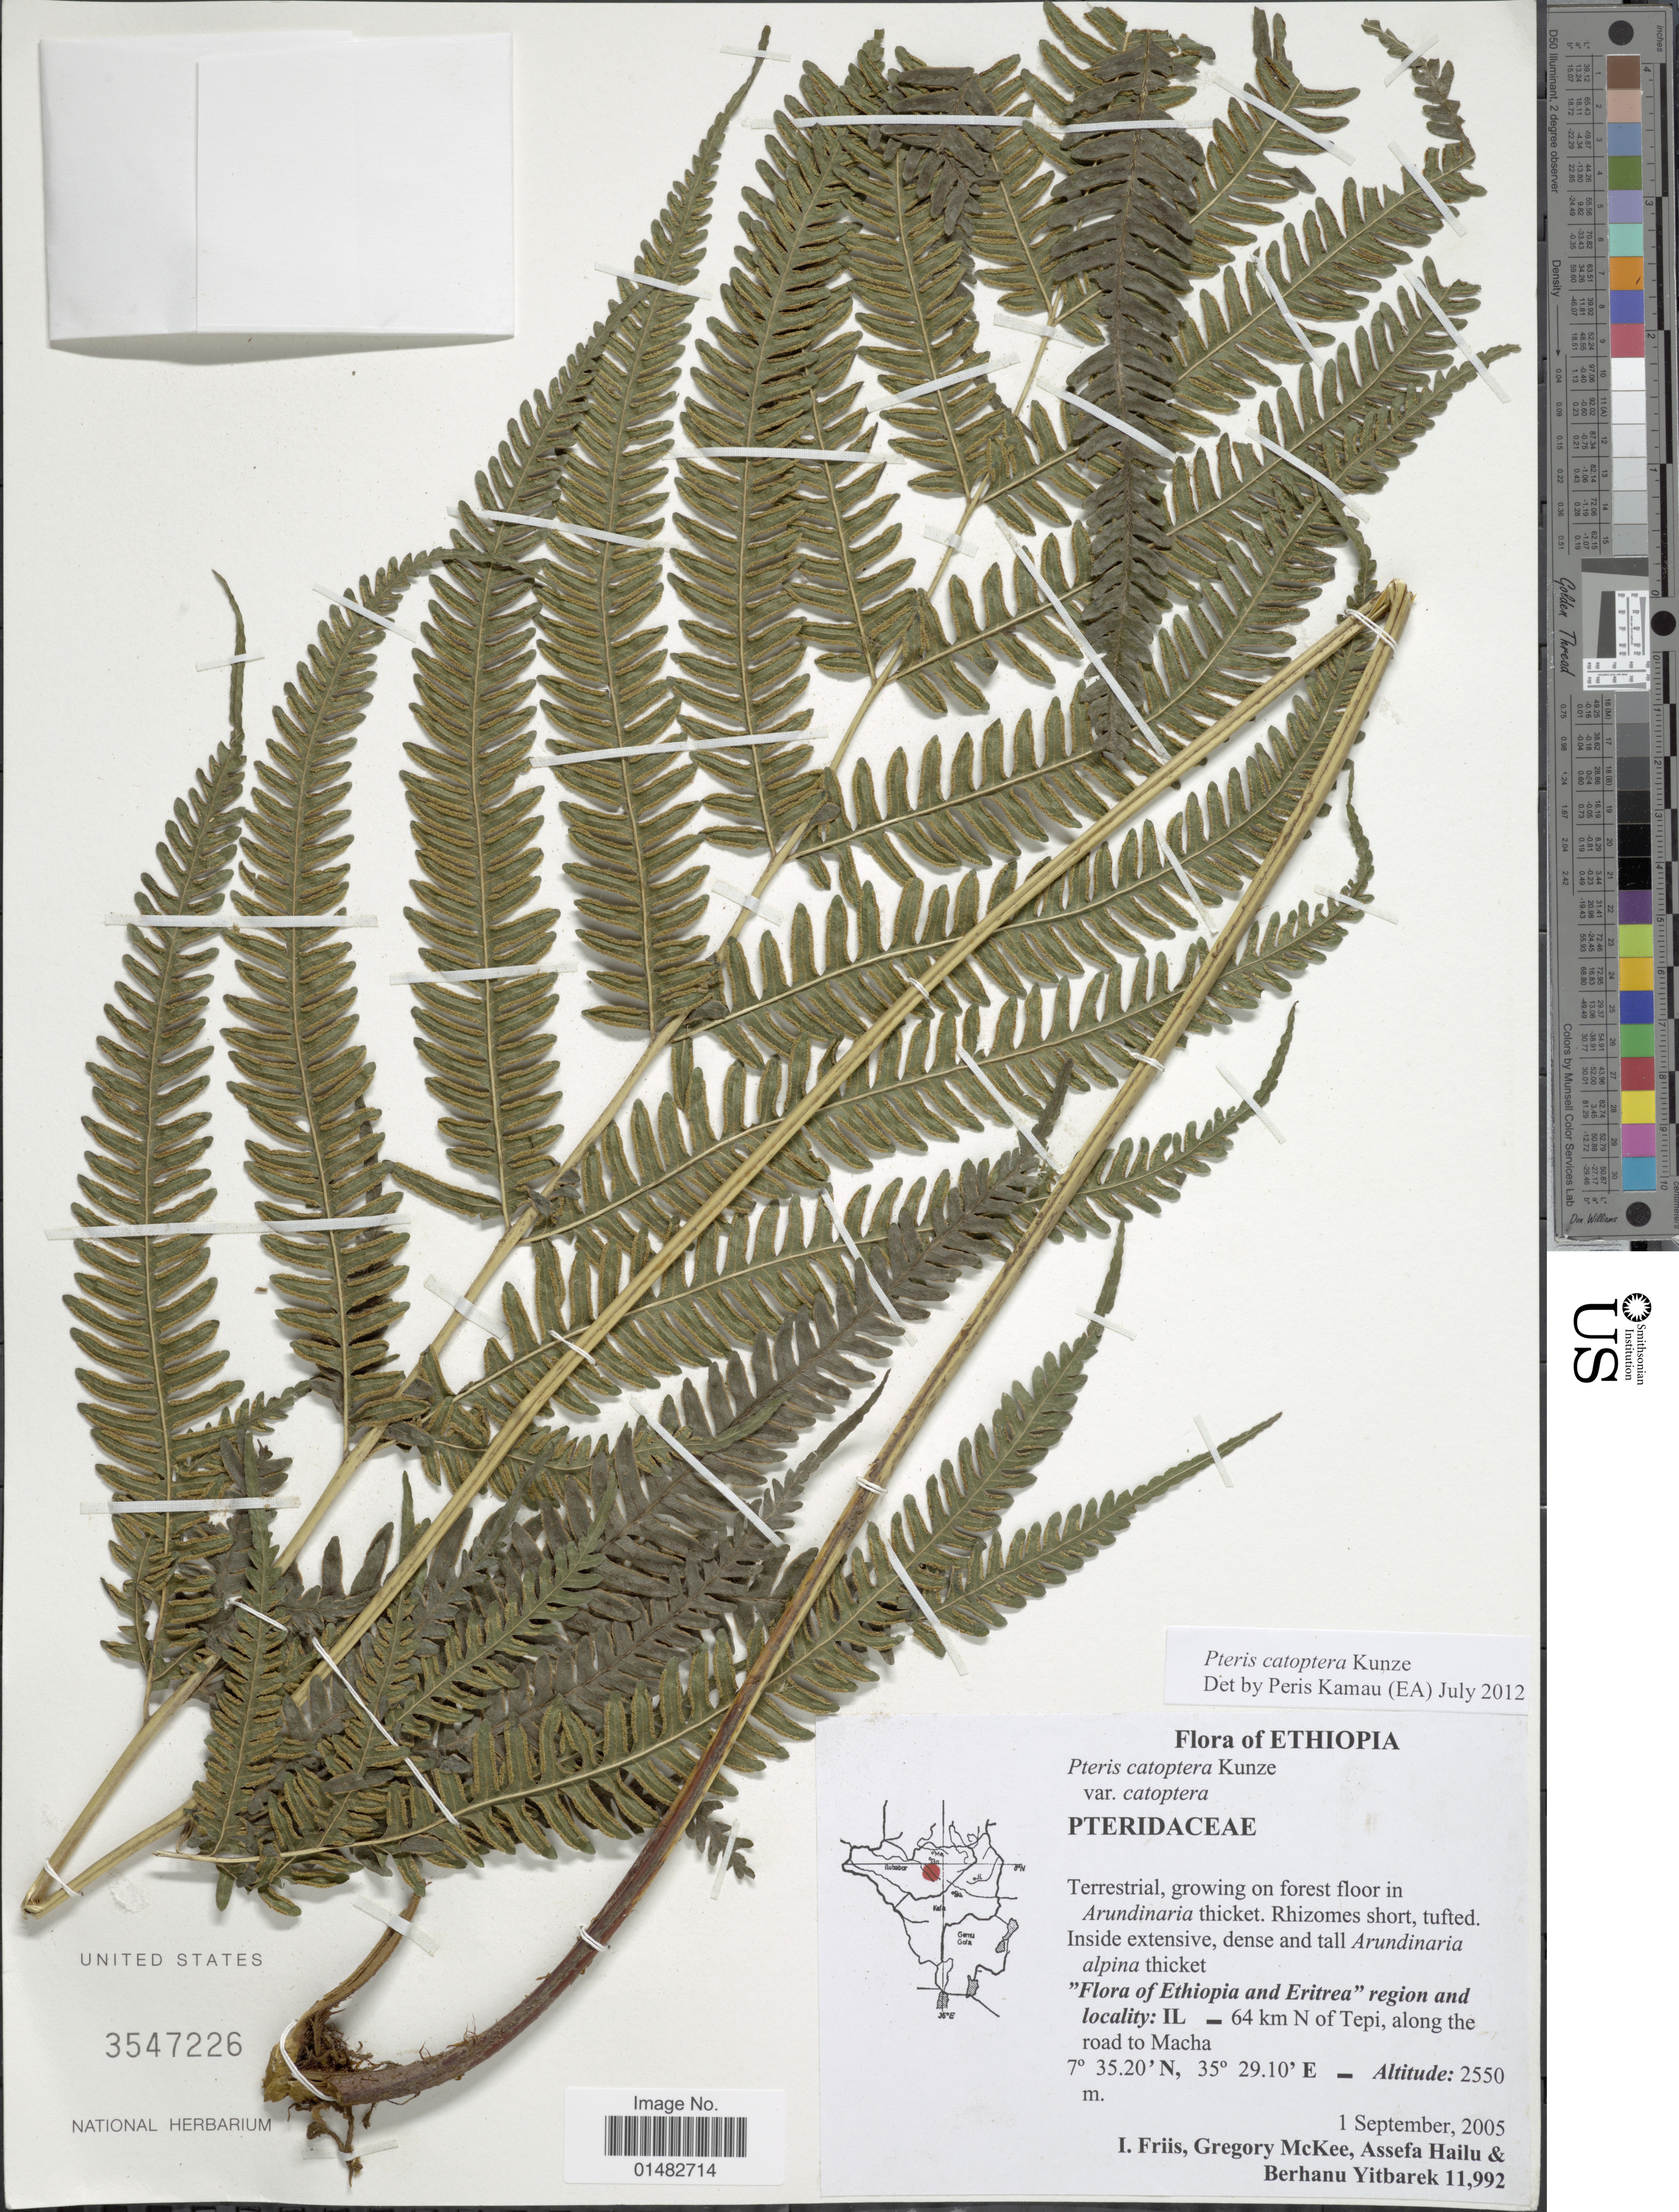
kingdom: Plantae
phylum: Tracheophyta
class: Polypodiopsida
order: Polypodiales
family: Pteridaceae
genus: Pteris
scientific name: Pteris catoptera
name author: Kunze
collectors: I. Friis, G. S. McKee, A. Hailu & B. Yitbarek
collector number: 11992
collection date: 2005-09-01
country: Ethiopia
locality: Ethiopia, IL- 64 km N of Tepi, along the road to Macha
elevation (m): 2550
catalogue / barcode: US 3547226